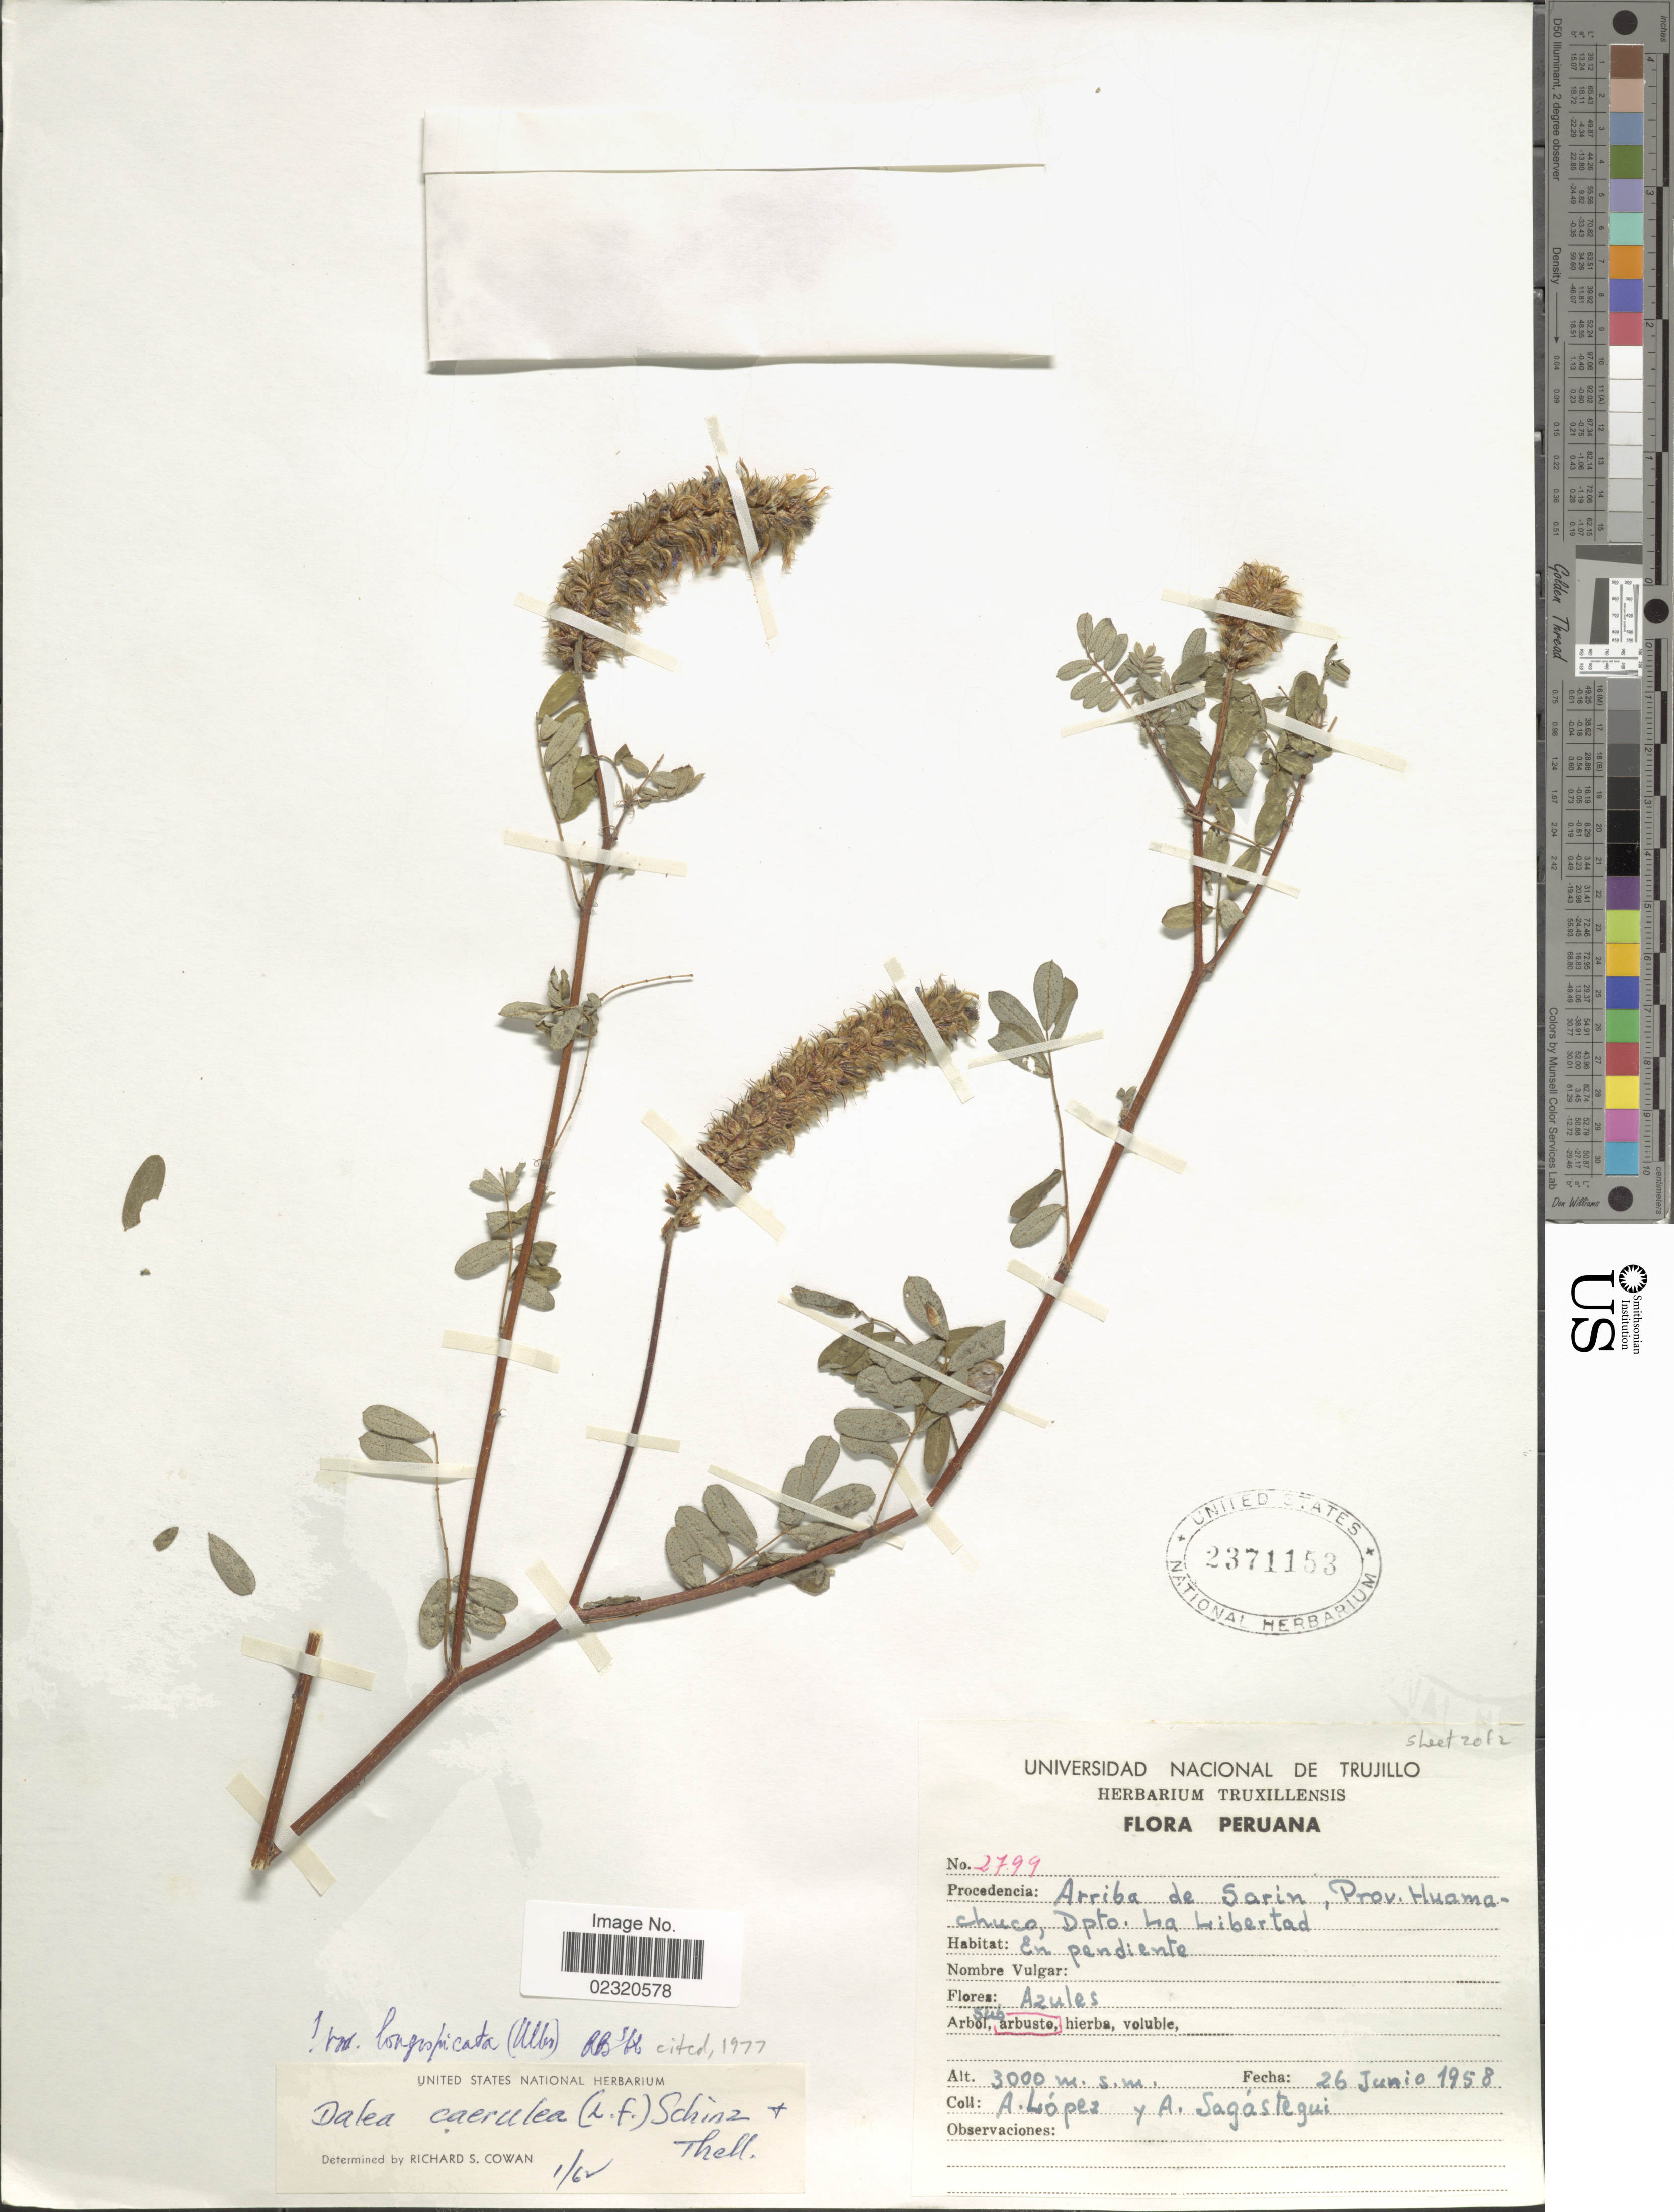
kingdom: Plantae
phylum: Tracheophyta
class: Magnoliopsida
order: Fabales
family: Fabaceae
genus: Dalea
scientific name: Dalea coerulea var. longispicata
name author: (Ulbr.) Barneby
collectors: A. López & A. Sagástequi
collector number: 2799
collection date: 1958-06-26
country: Peru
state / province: La Libertad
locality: Arriba de Sarin, Prov. Huamachuco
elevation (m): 3000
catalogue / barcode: US 2371153